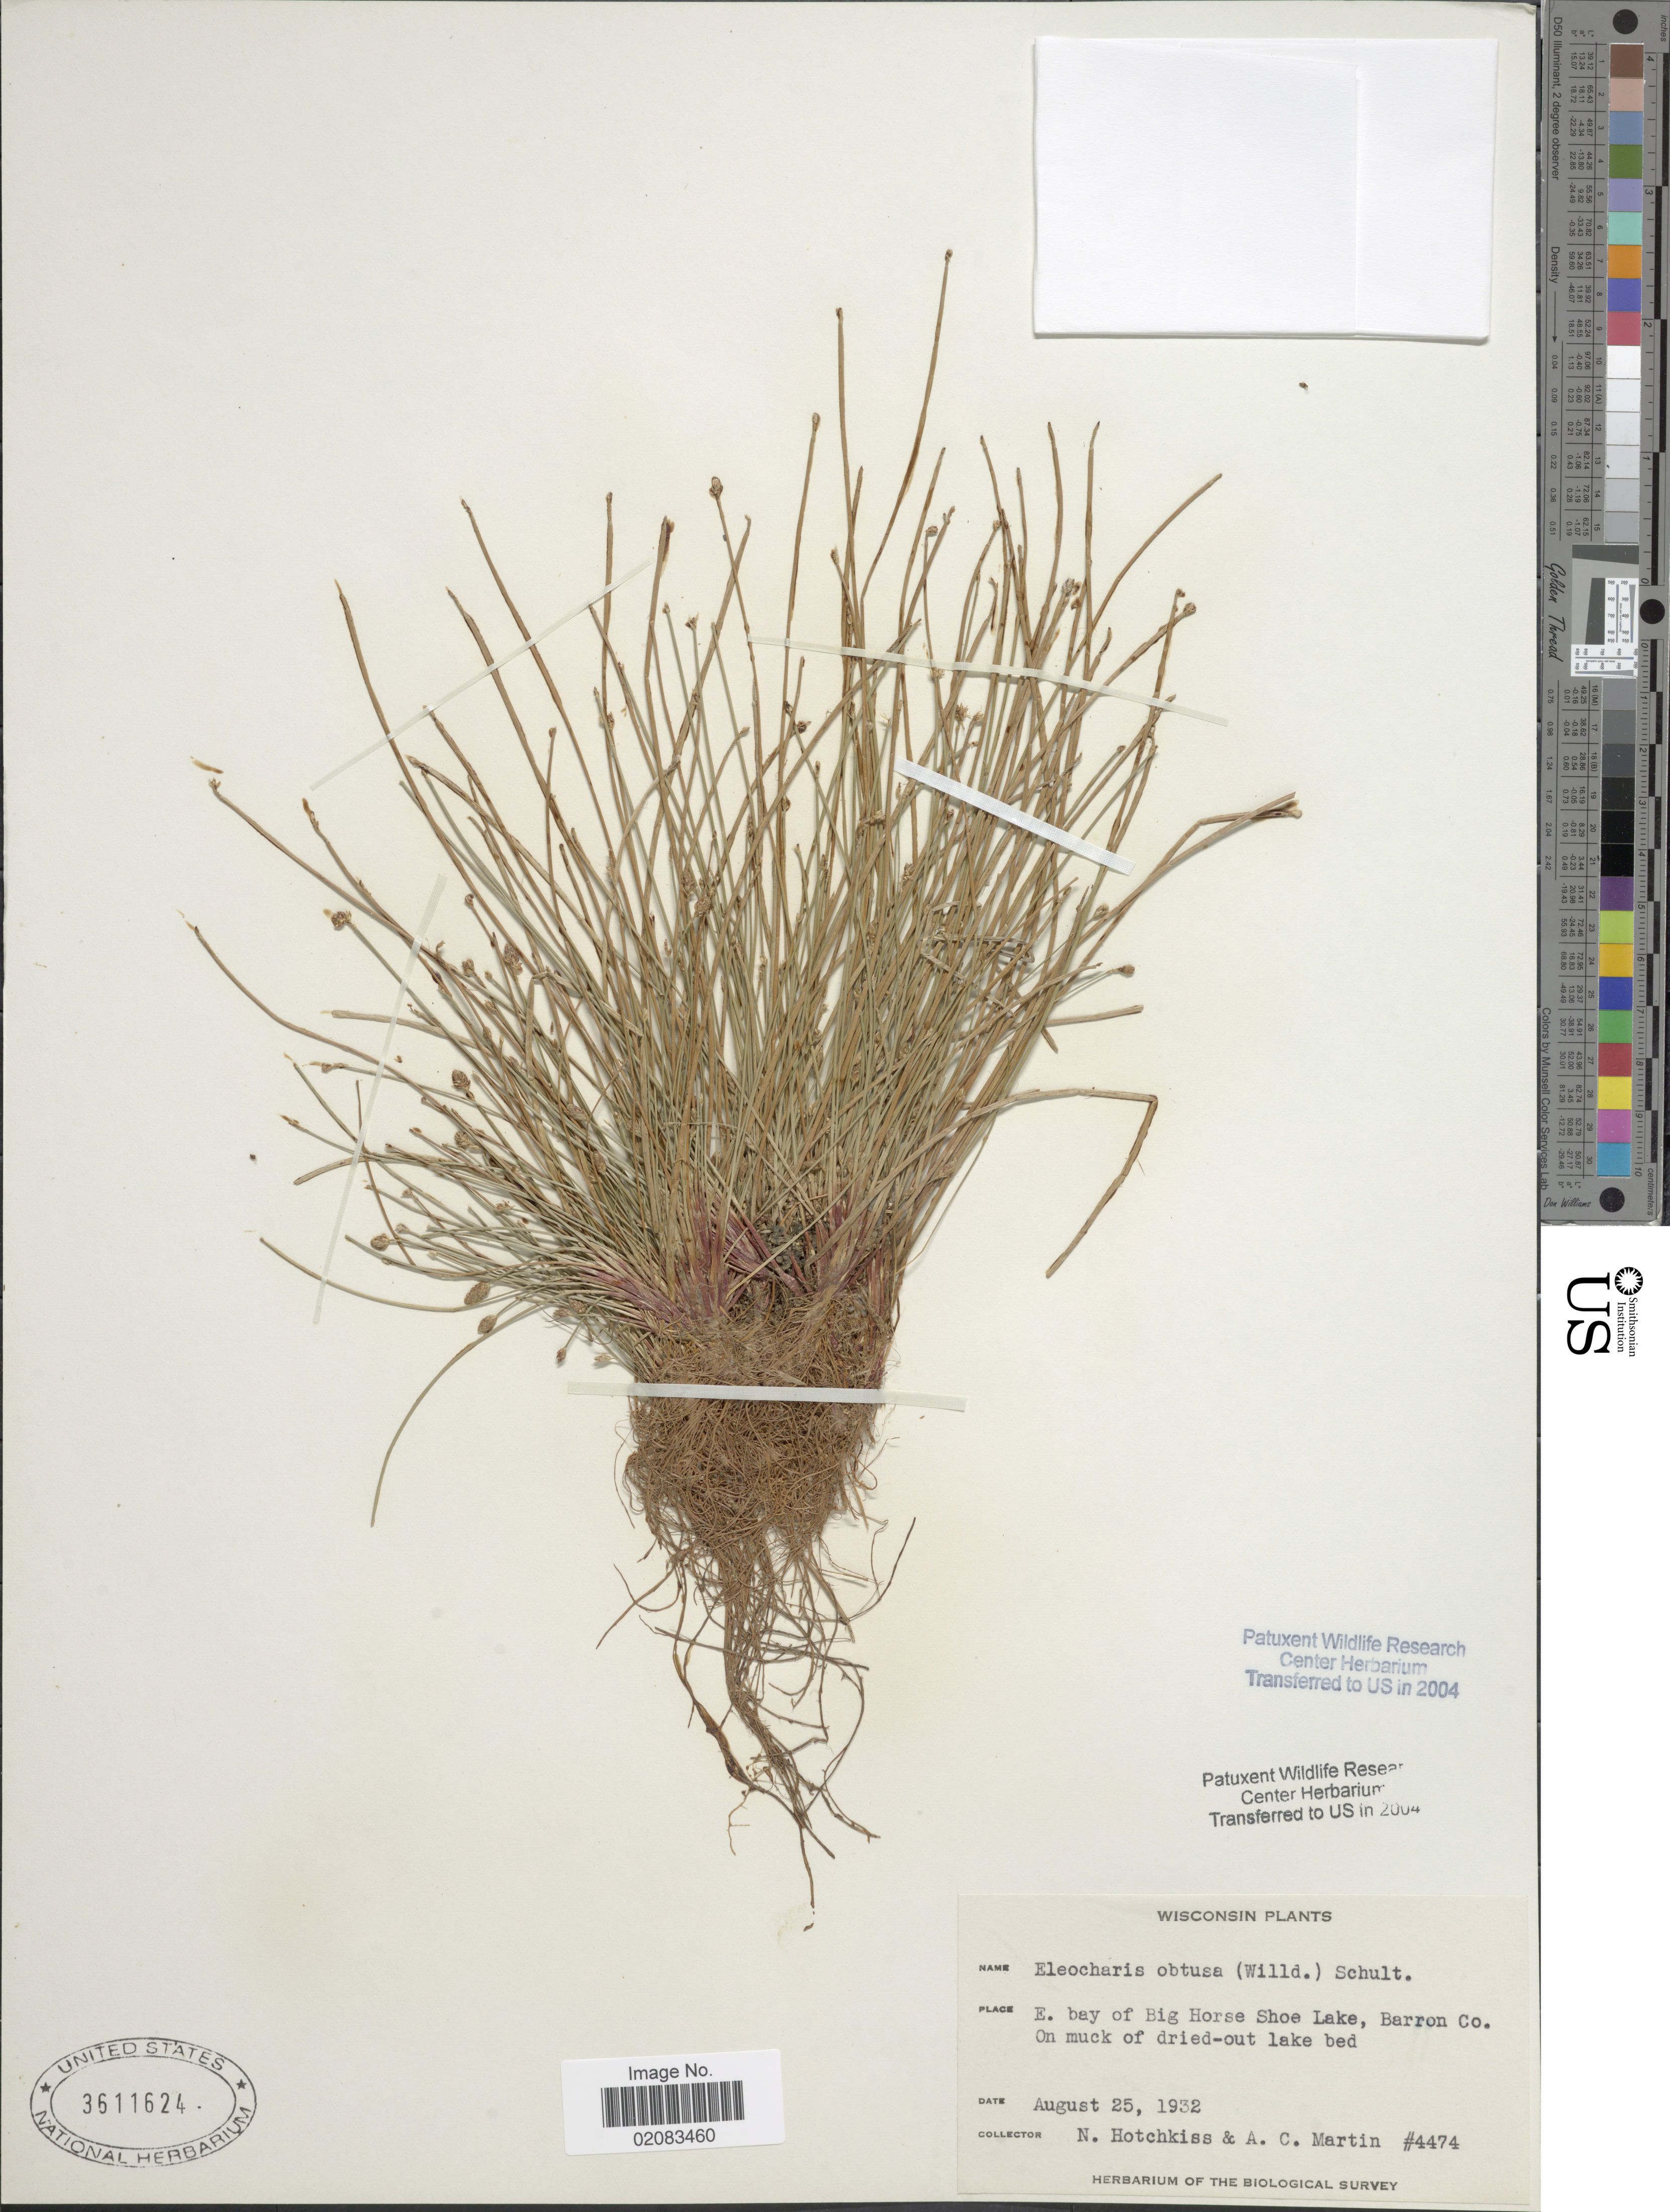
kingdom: Plantae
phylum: Tracheophyta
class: Liliopsida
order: Poales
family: Cyperaceae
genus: Eleocharis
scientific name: Eleocharis obtusa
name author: (Willd.) Schult.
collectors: N. Hotchkiss & A. C. Martin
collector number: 4474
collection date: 1932-08-25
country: United States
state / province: Wisconsin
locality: E bay of Big Horse Shoe Lake, Barron Co. On muck of dried-out lake bed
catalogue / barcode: US 3611624